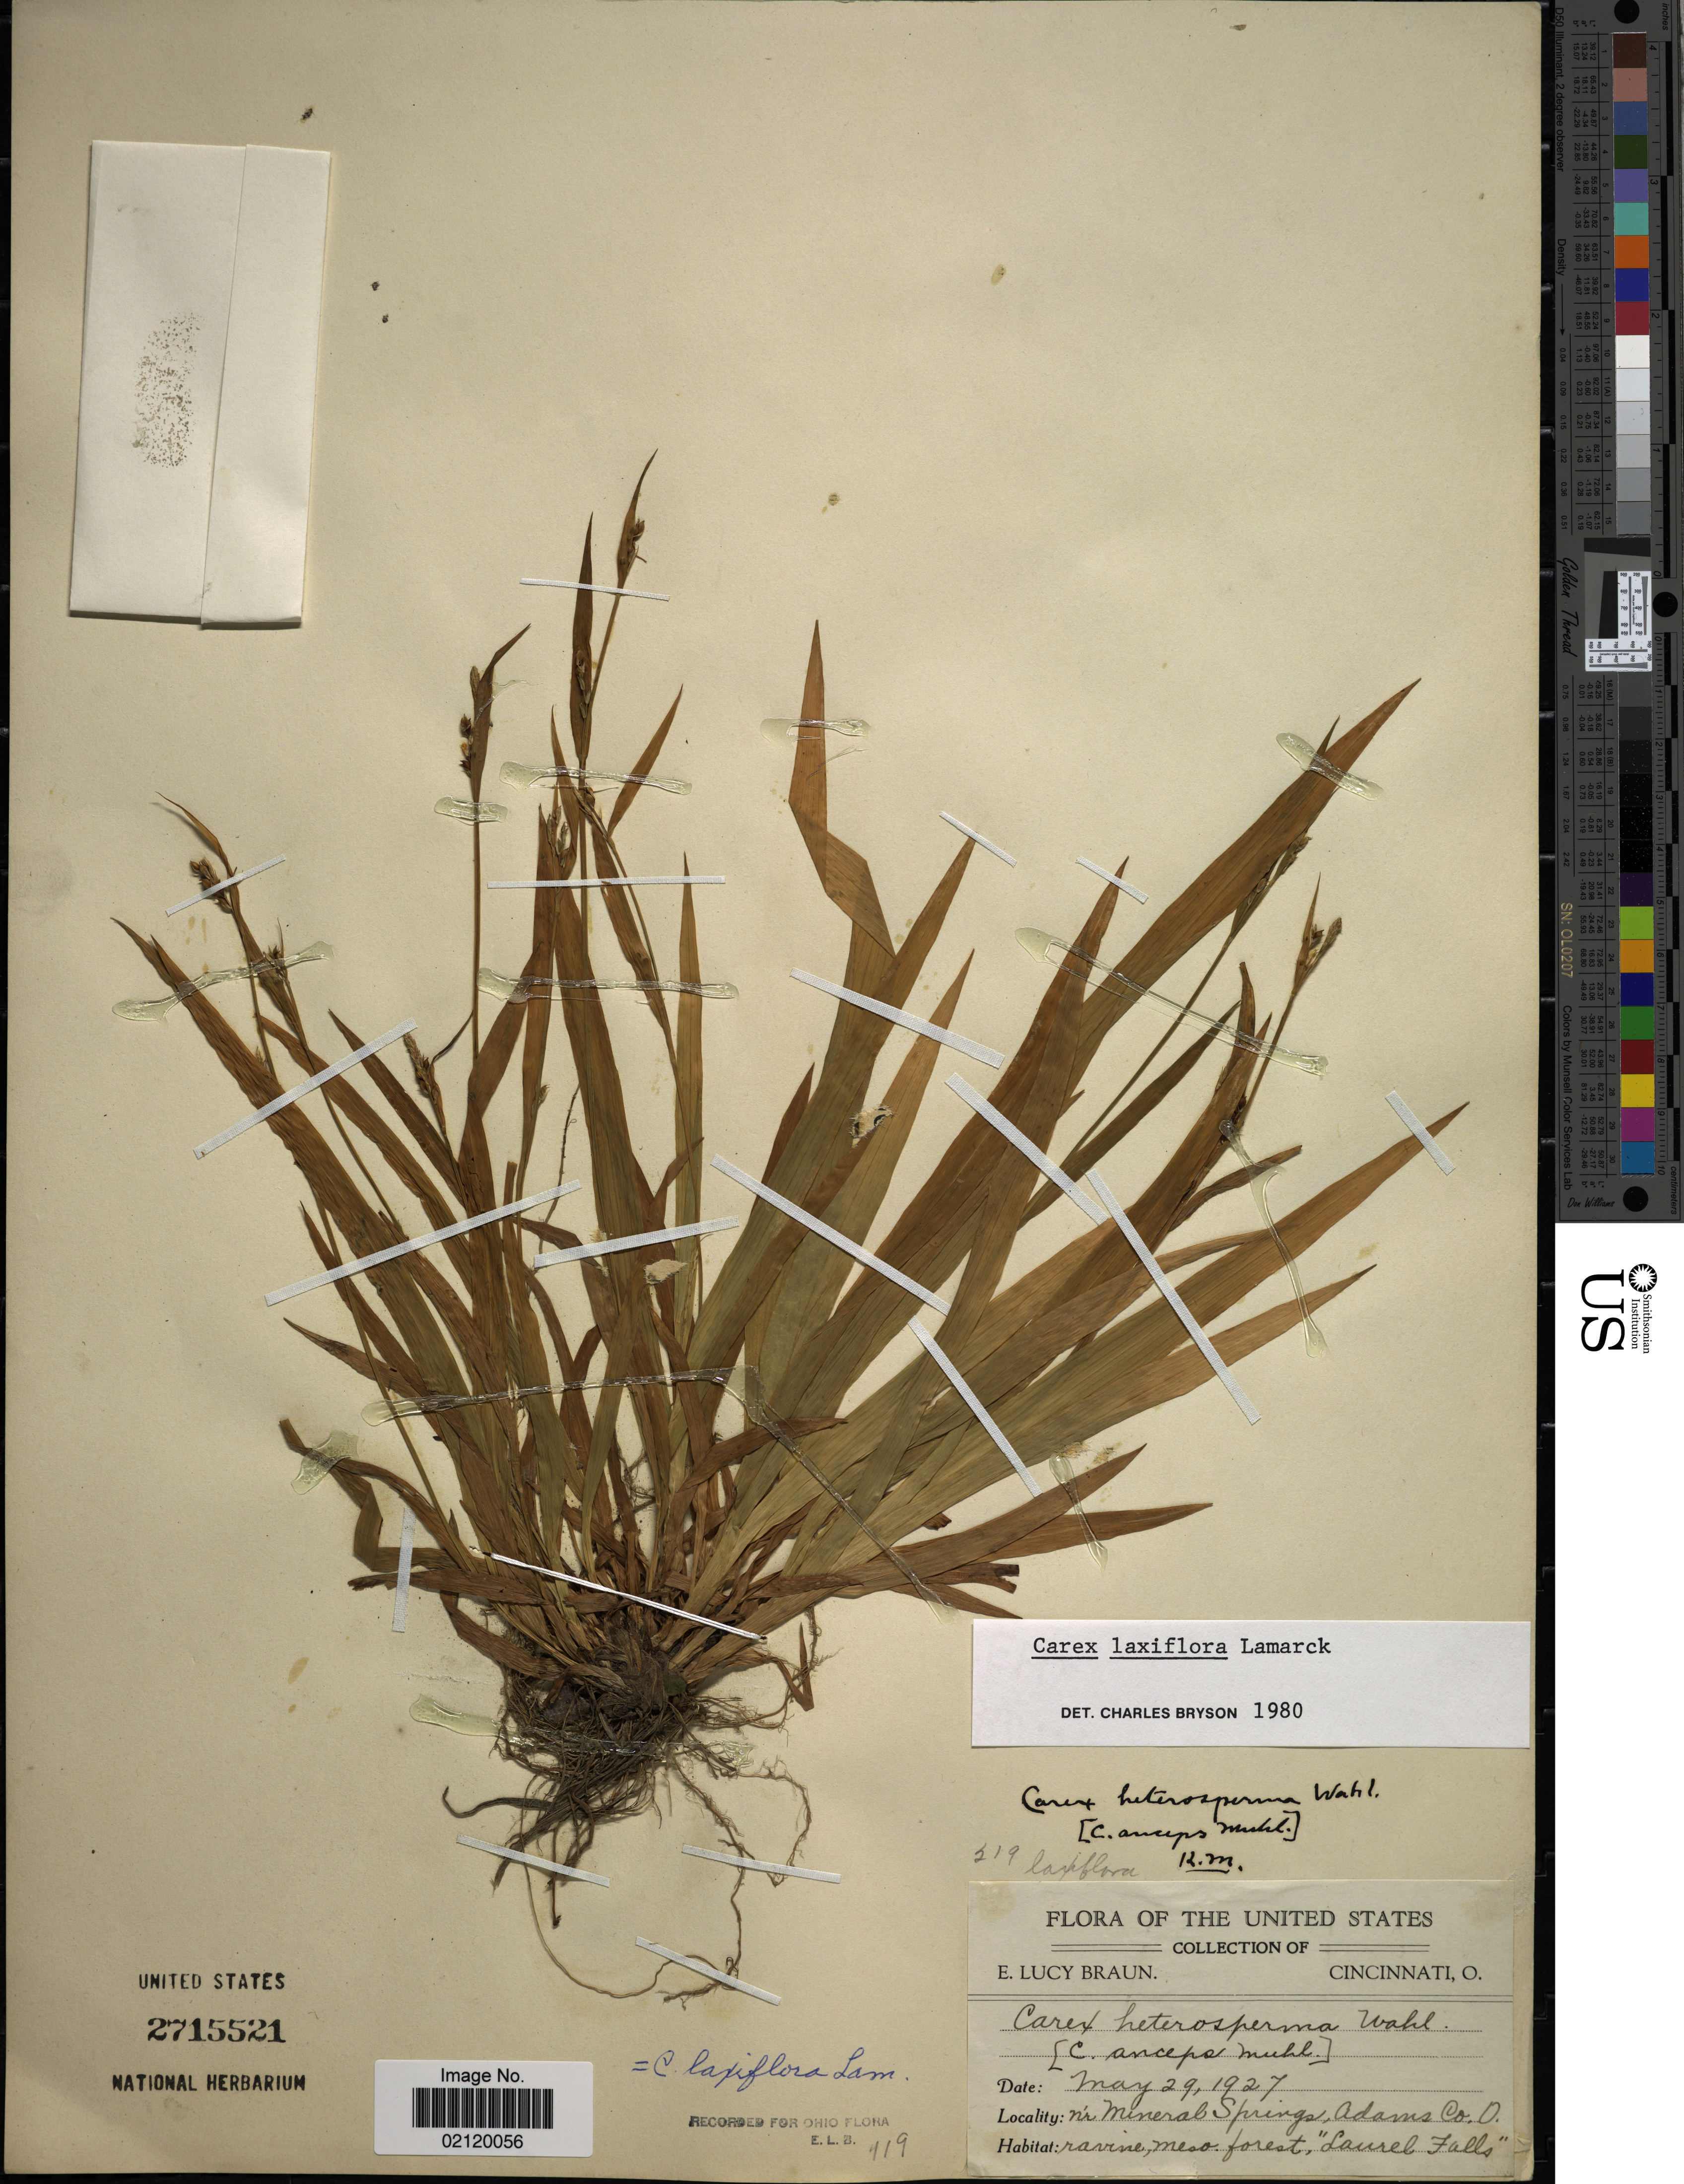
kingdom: Plantae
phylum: Tracheophyta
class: Liliopsida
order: Poales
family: Cyperaceae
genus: Carex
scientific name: Carex laxiflora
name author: Lam.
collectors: E. L. Braun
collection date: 1927-05-29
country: United States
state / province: Ohio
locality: Nr Mineral Springs, Adams Co.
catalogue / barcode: US 2715521